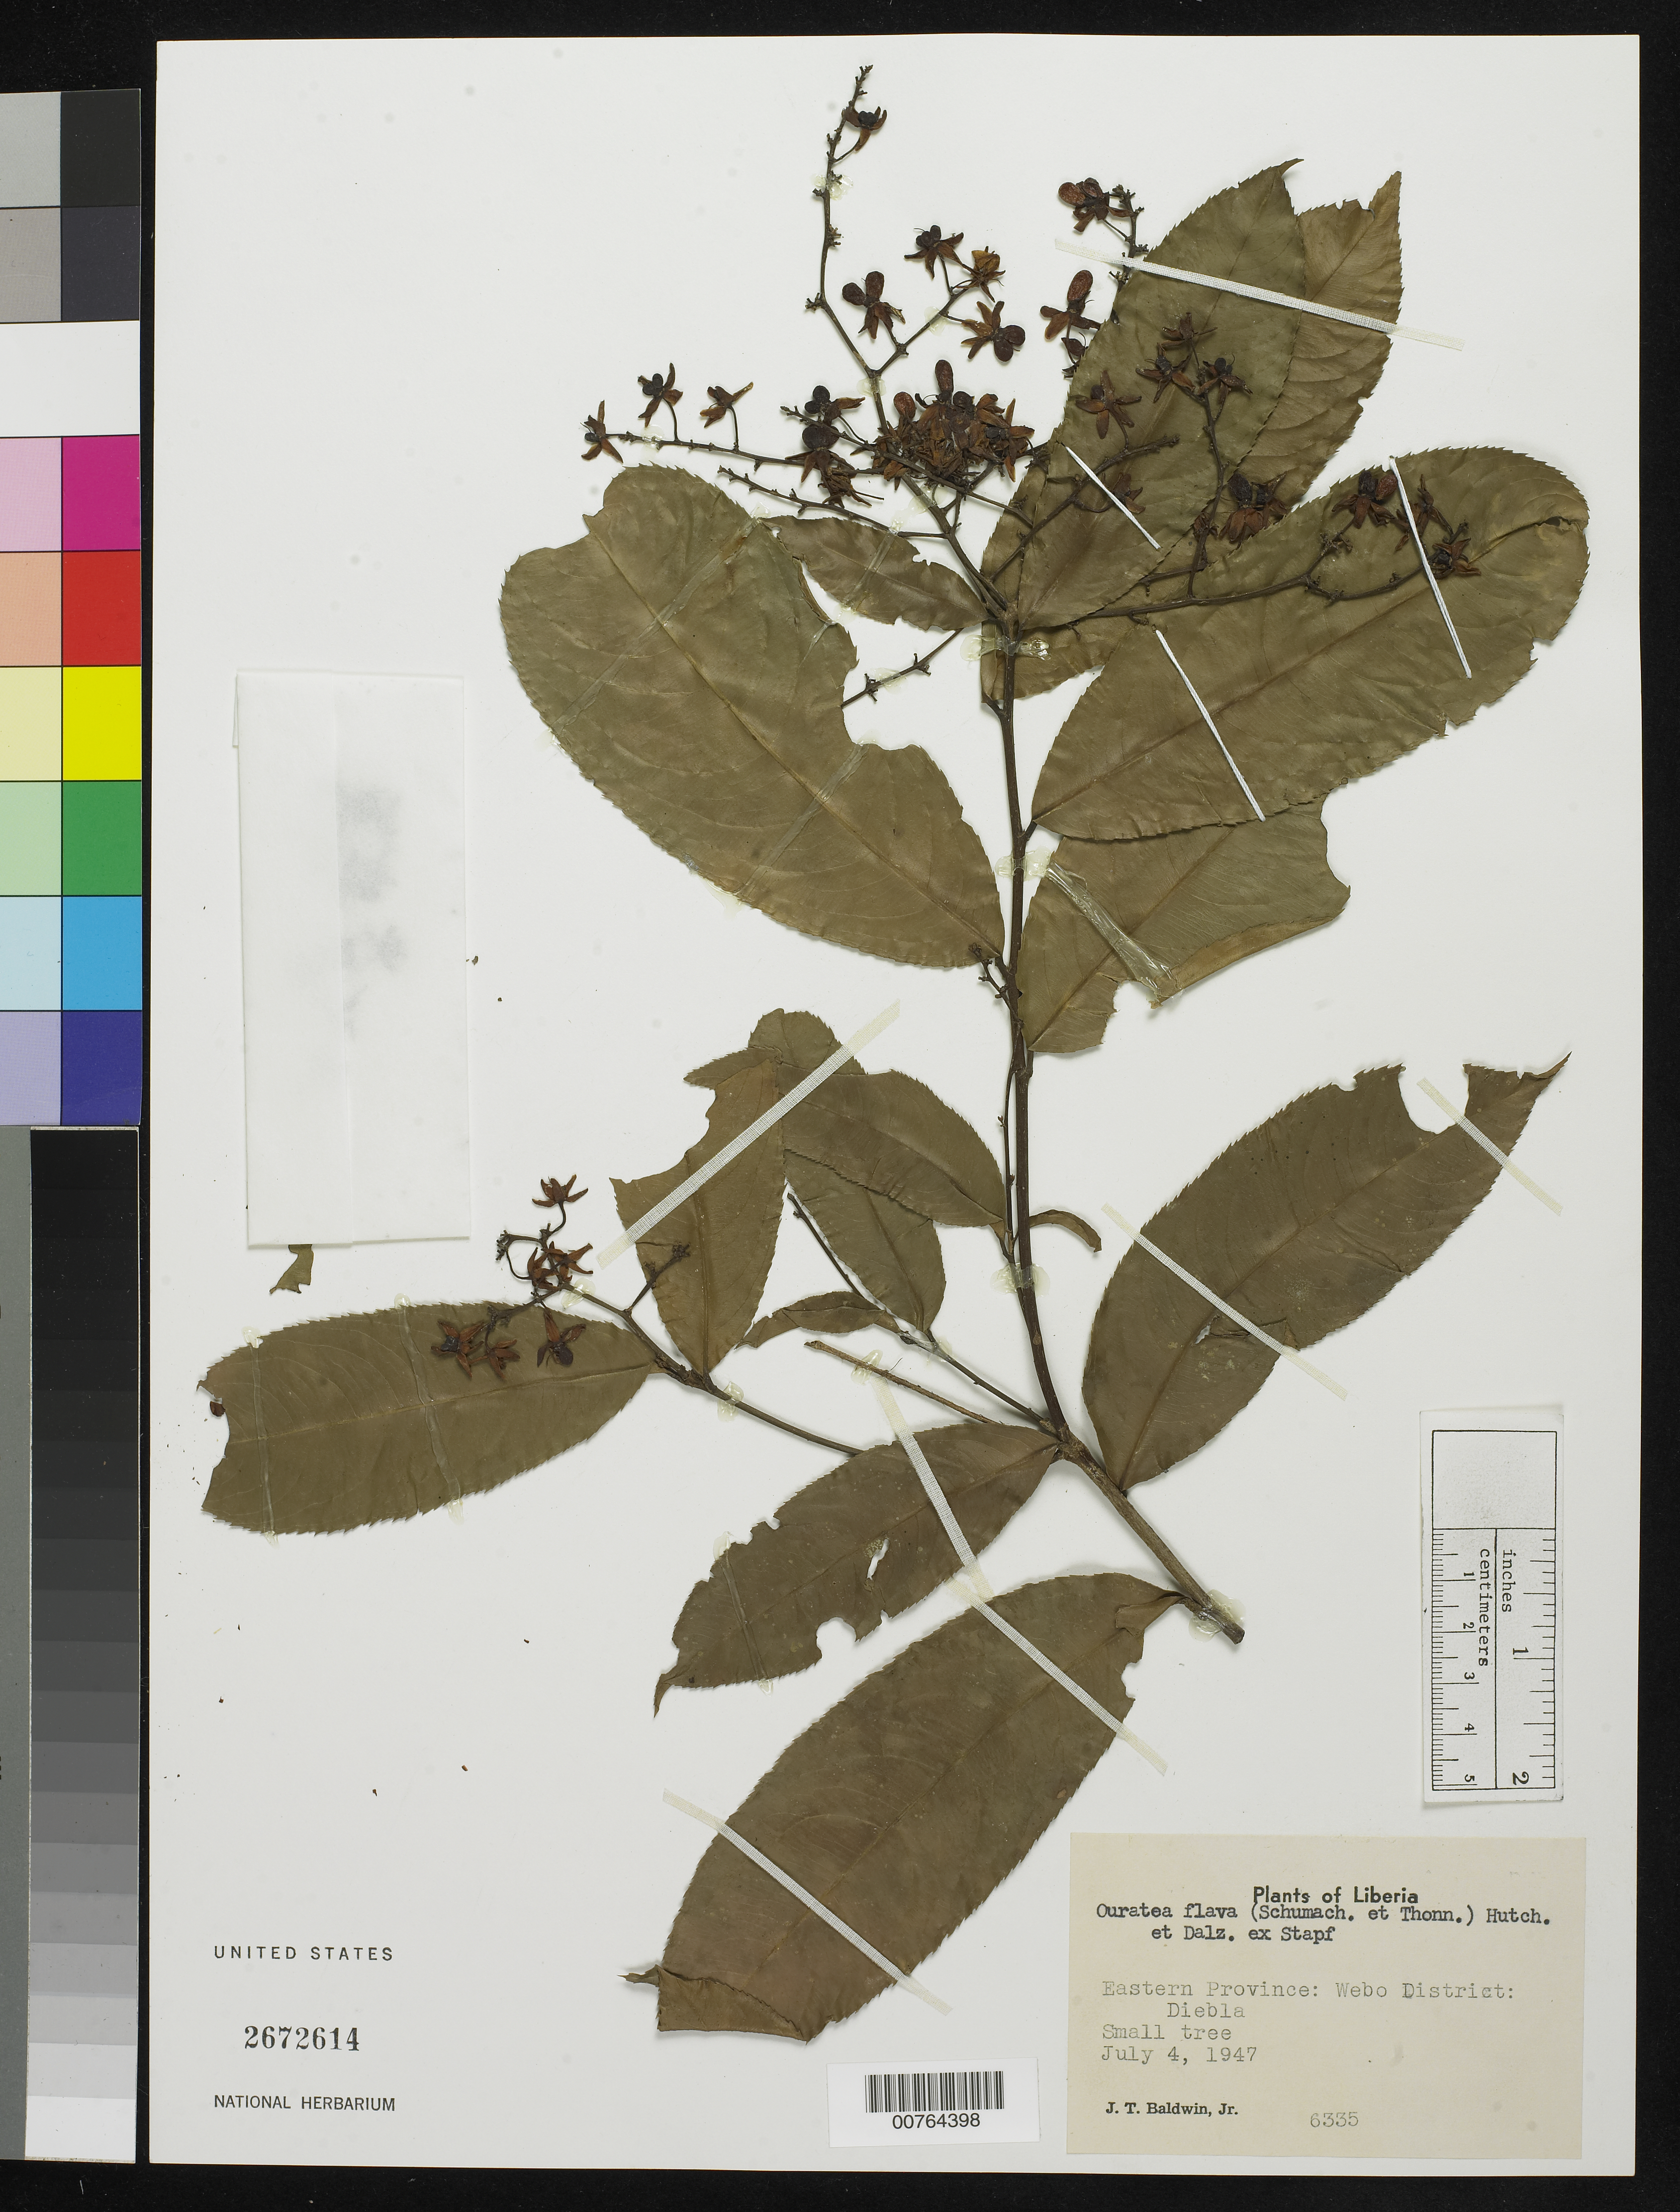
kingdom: Plantae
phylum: Tracheophyta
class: Magnoliopsida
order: Malpighiales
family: Ochnaceae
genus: Ouratea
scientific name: Ouratea flava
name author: (Schumach. & Thonn.) Hutch. & Dalziel ex Stapf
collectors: J. T. Baldwin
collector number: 6335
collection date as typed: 04 Jul 1947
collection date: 1947-07-04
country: Liberia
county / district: Diebla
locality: Eastern Province: Webo District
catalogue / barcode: US 2672614